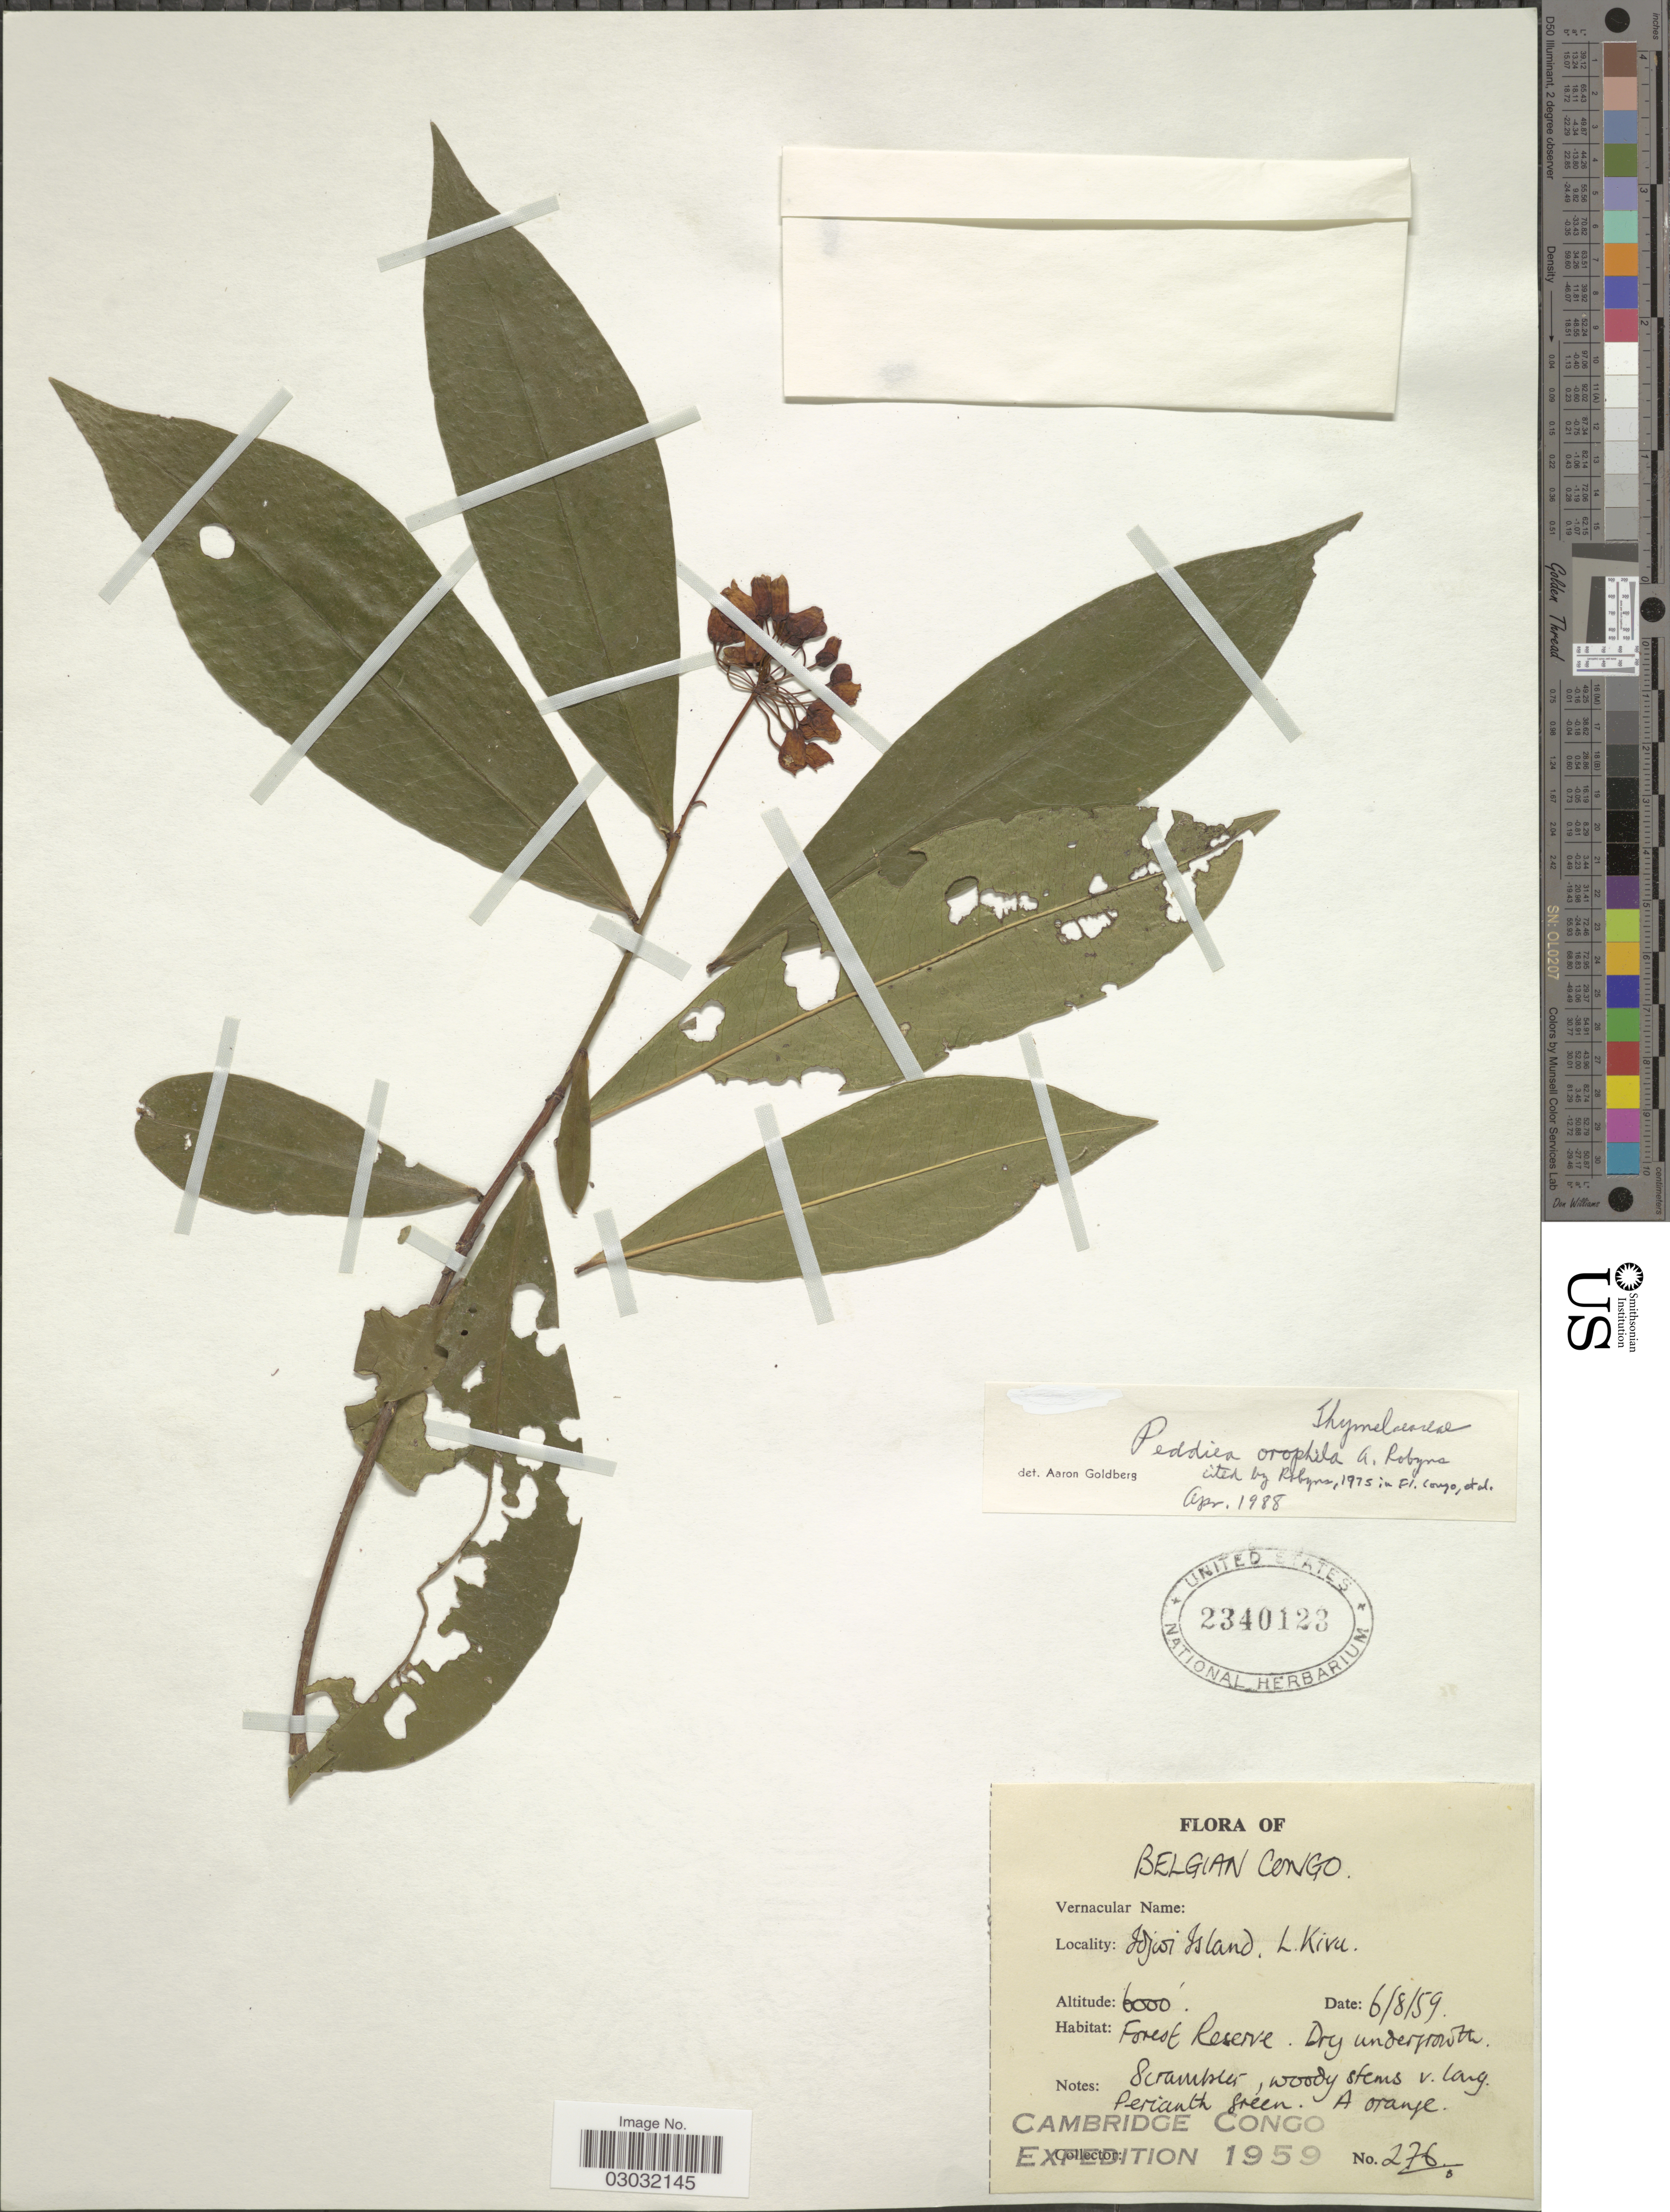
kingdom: Plantae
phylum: Tracheophyta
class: Magnoliopsida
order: Malvales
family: Thymelaeaceae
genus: Peddiea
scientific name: Peddiea orophila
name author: A. Robyns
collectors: Cambridge Congo Expedition 1959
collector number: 276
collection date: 1959-08-06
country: Congo, Democratic Republic of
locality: Idjwi Island. L. Kivu. Belgian Congo.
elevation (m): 1829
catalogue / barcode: US 2340123